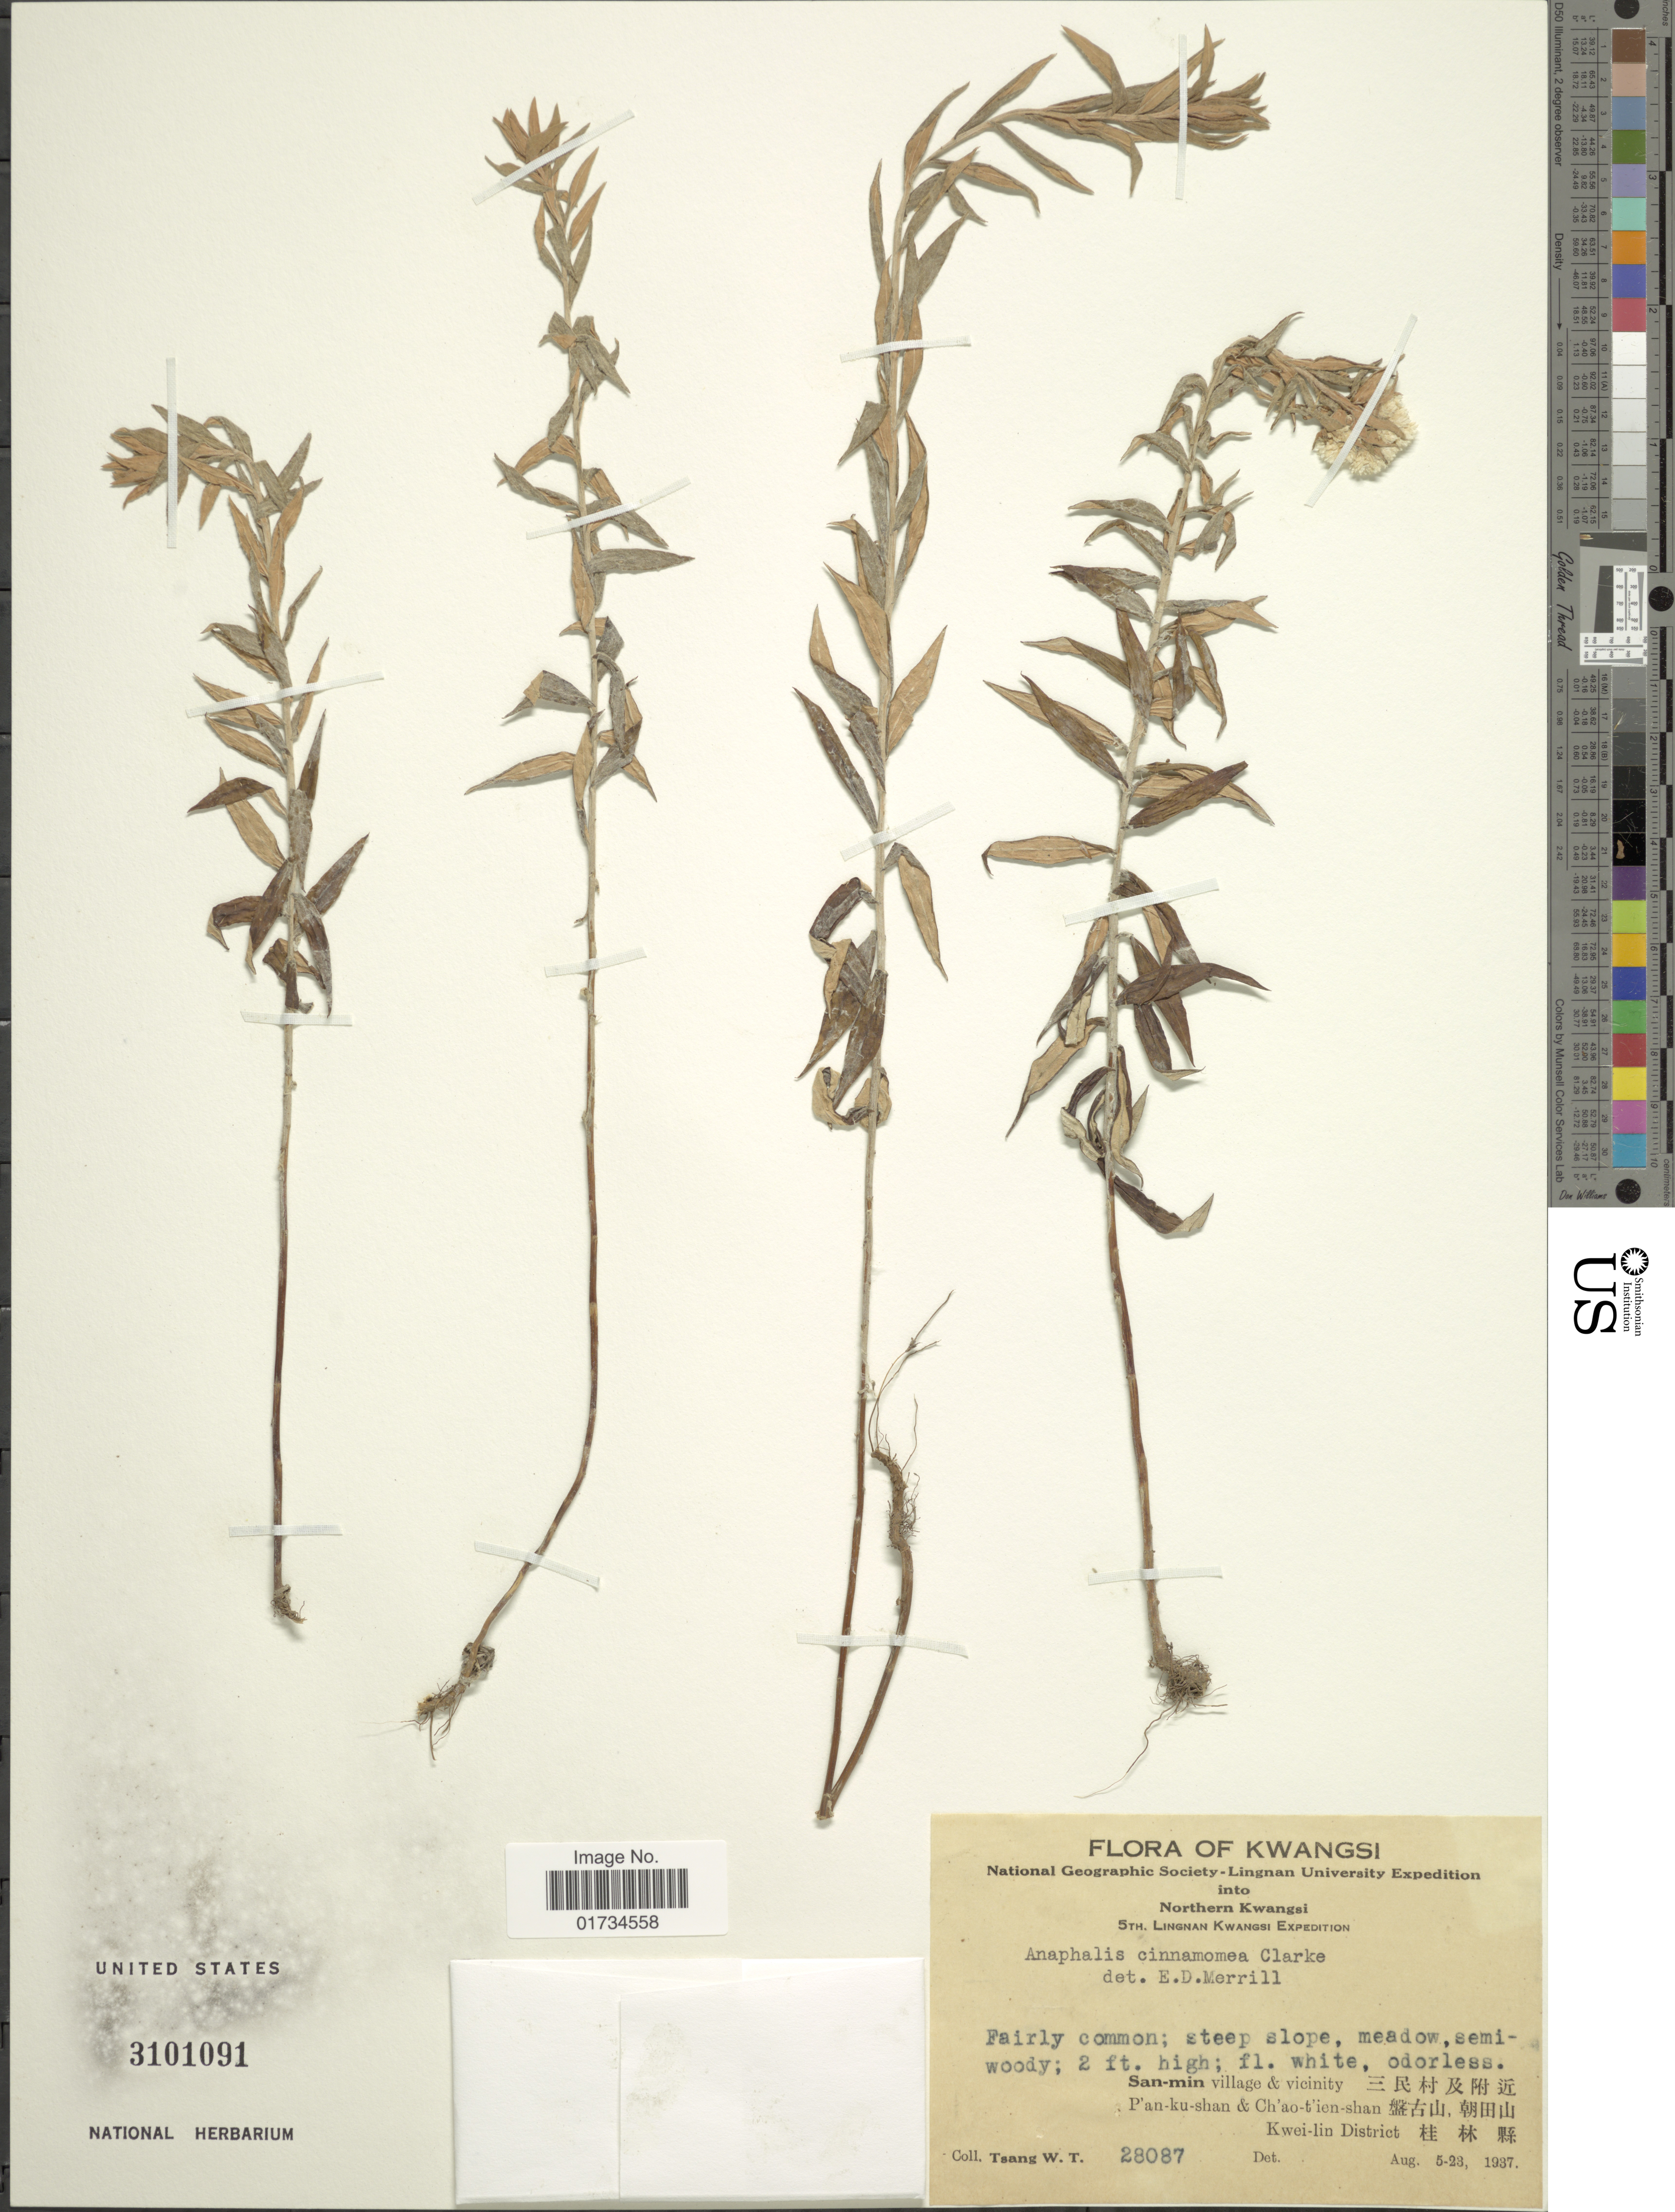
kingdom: Plantae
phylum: Tracheophyta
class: Magnoliopsida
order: Asterales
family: Asteraceae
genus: Anaphalis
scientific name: Anaphalis cinnamomea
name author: (DC.) C.B. Clarke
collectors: W. T. Tsang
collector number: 28087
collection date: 1937-08-05/1937-08-23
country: China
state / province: Guangxi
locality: Kwangsi. San-min village & vicinity. P'an-ku-shan &Ch'ao-t'ien-shan. Kwei-lin District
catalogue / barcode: US 3101091